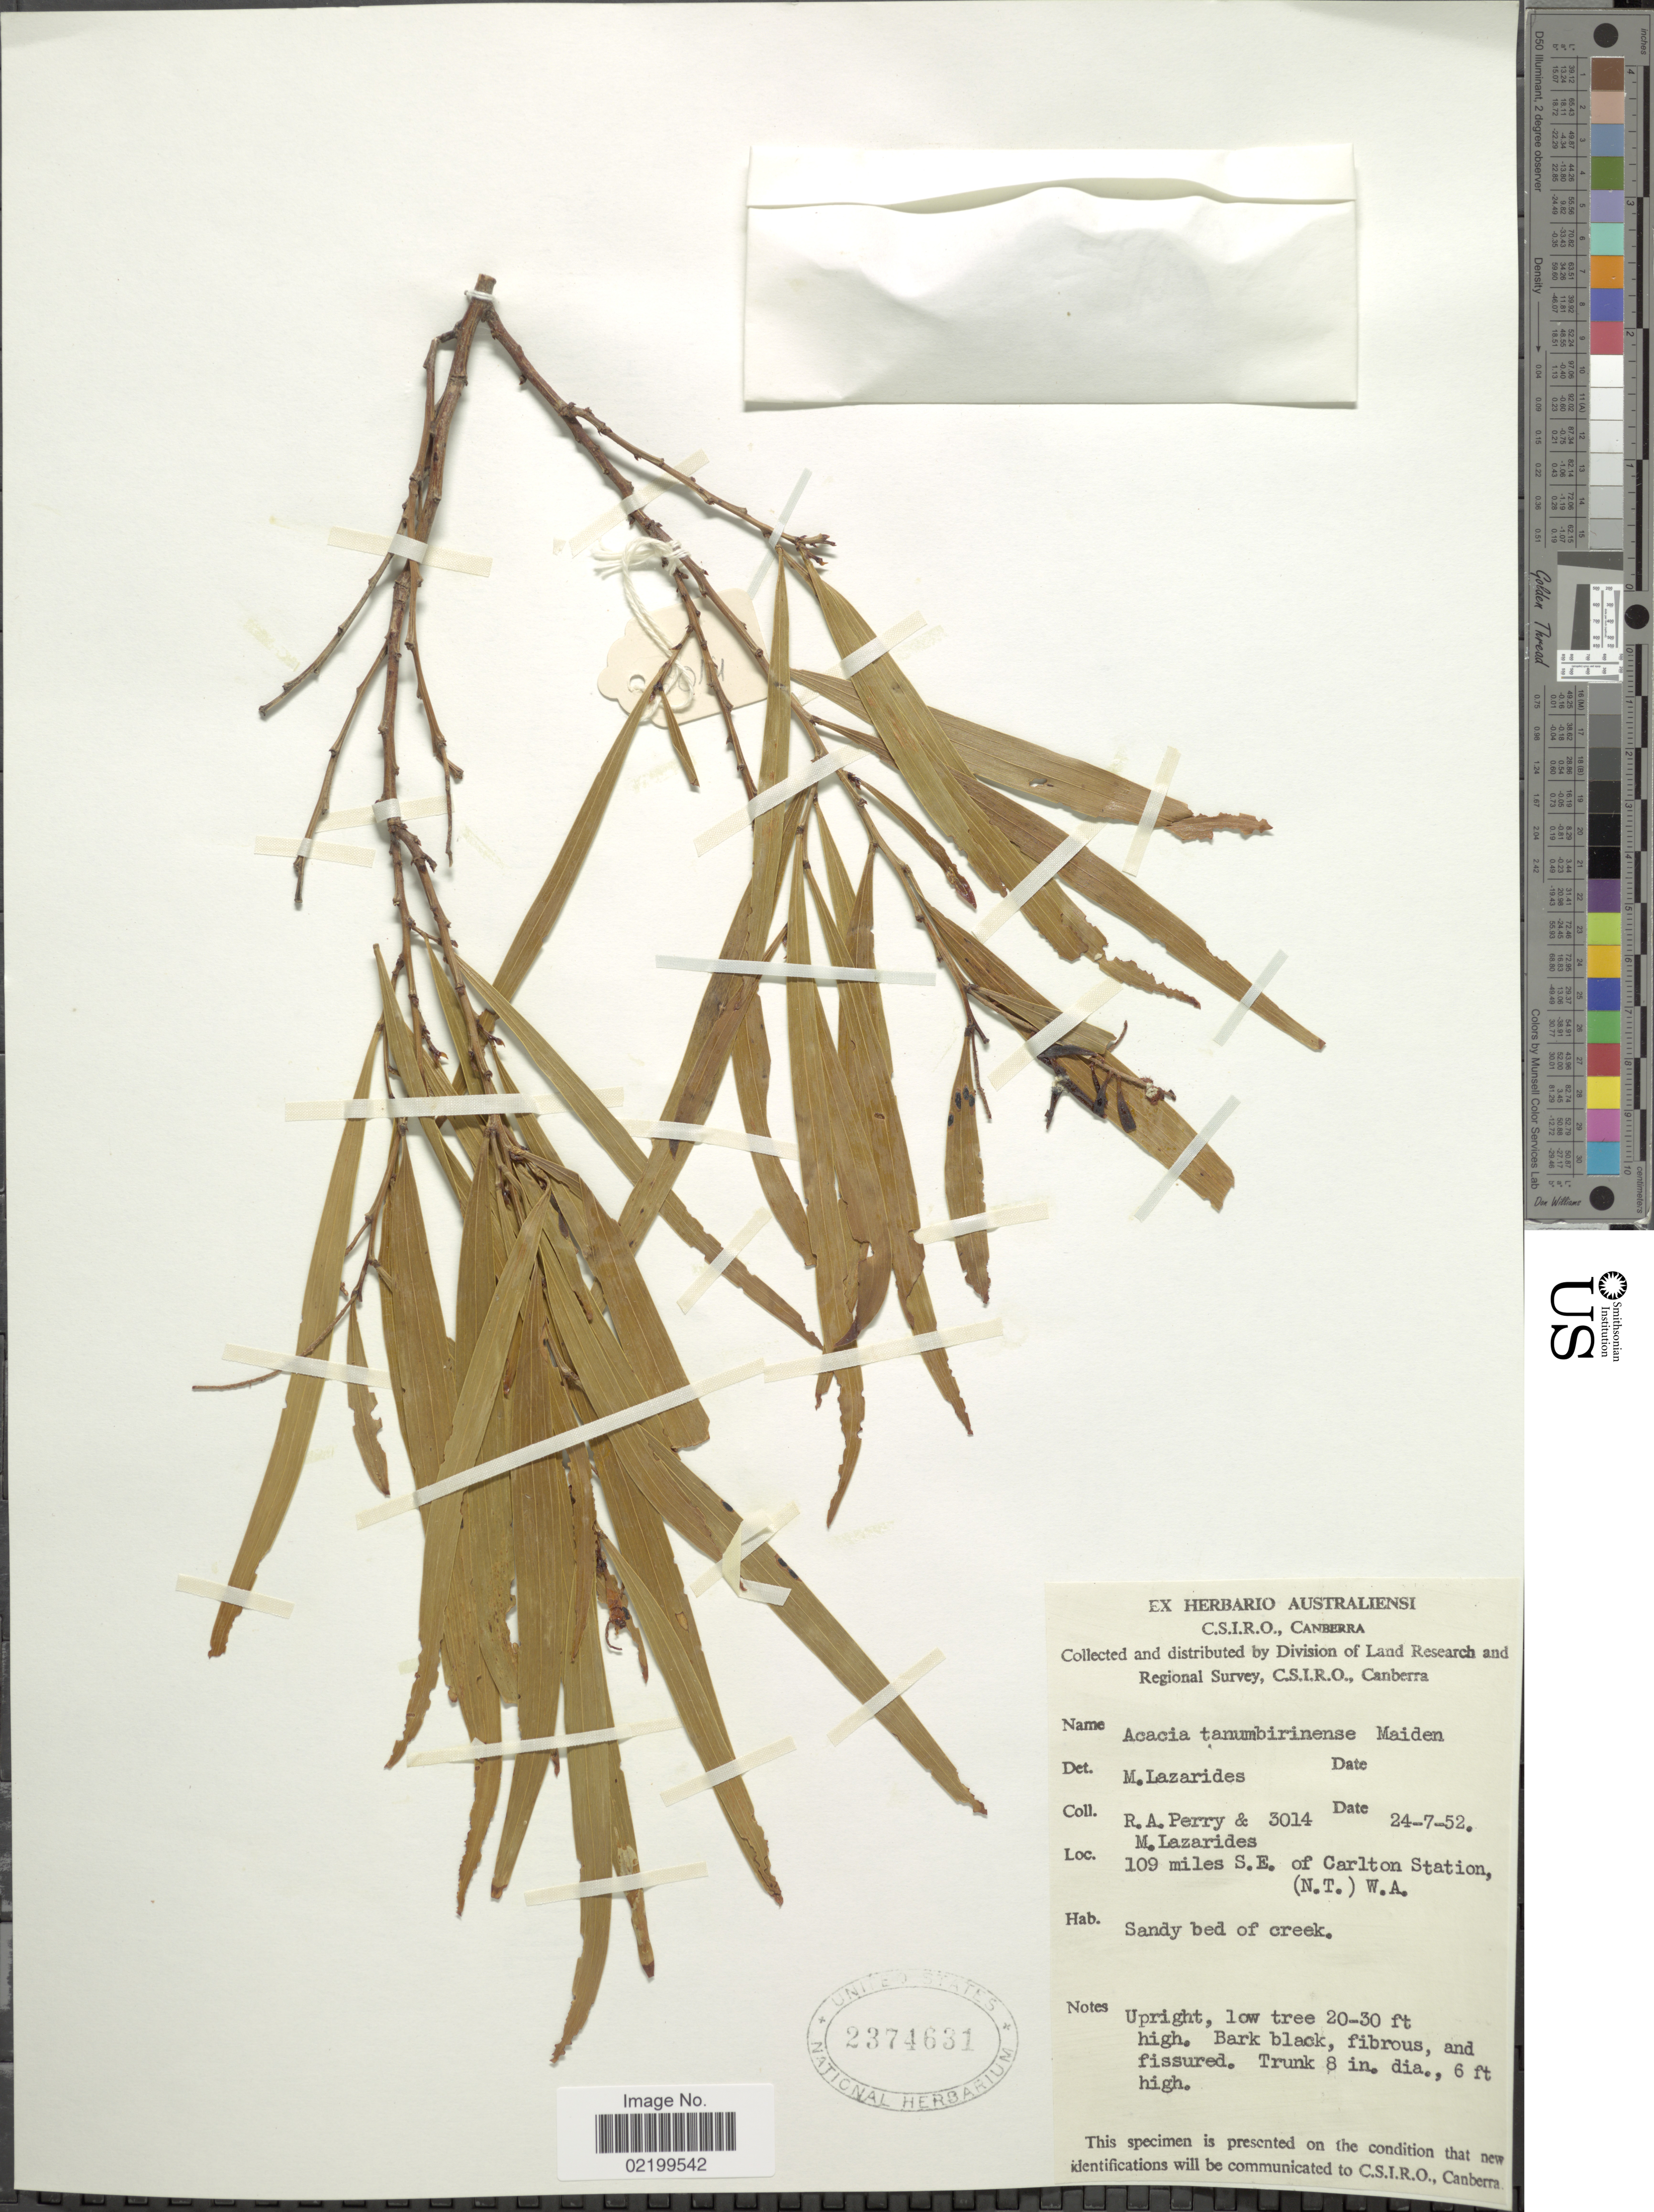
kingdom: Plantae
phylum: Tracheophyta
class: Magnoliopsida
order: Fabales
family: Fabaceae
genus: Acacia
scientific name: Acacia tanubirinense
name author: Maiden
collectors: Perry, R. A. & M. Lazarides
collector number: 3014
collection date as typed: Transcribed d/m/y: 24/7/52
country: Australia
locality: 109 miles S.E. of Carlton Station (N.T.) W.A.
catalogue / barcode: US 2374631